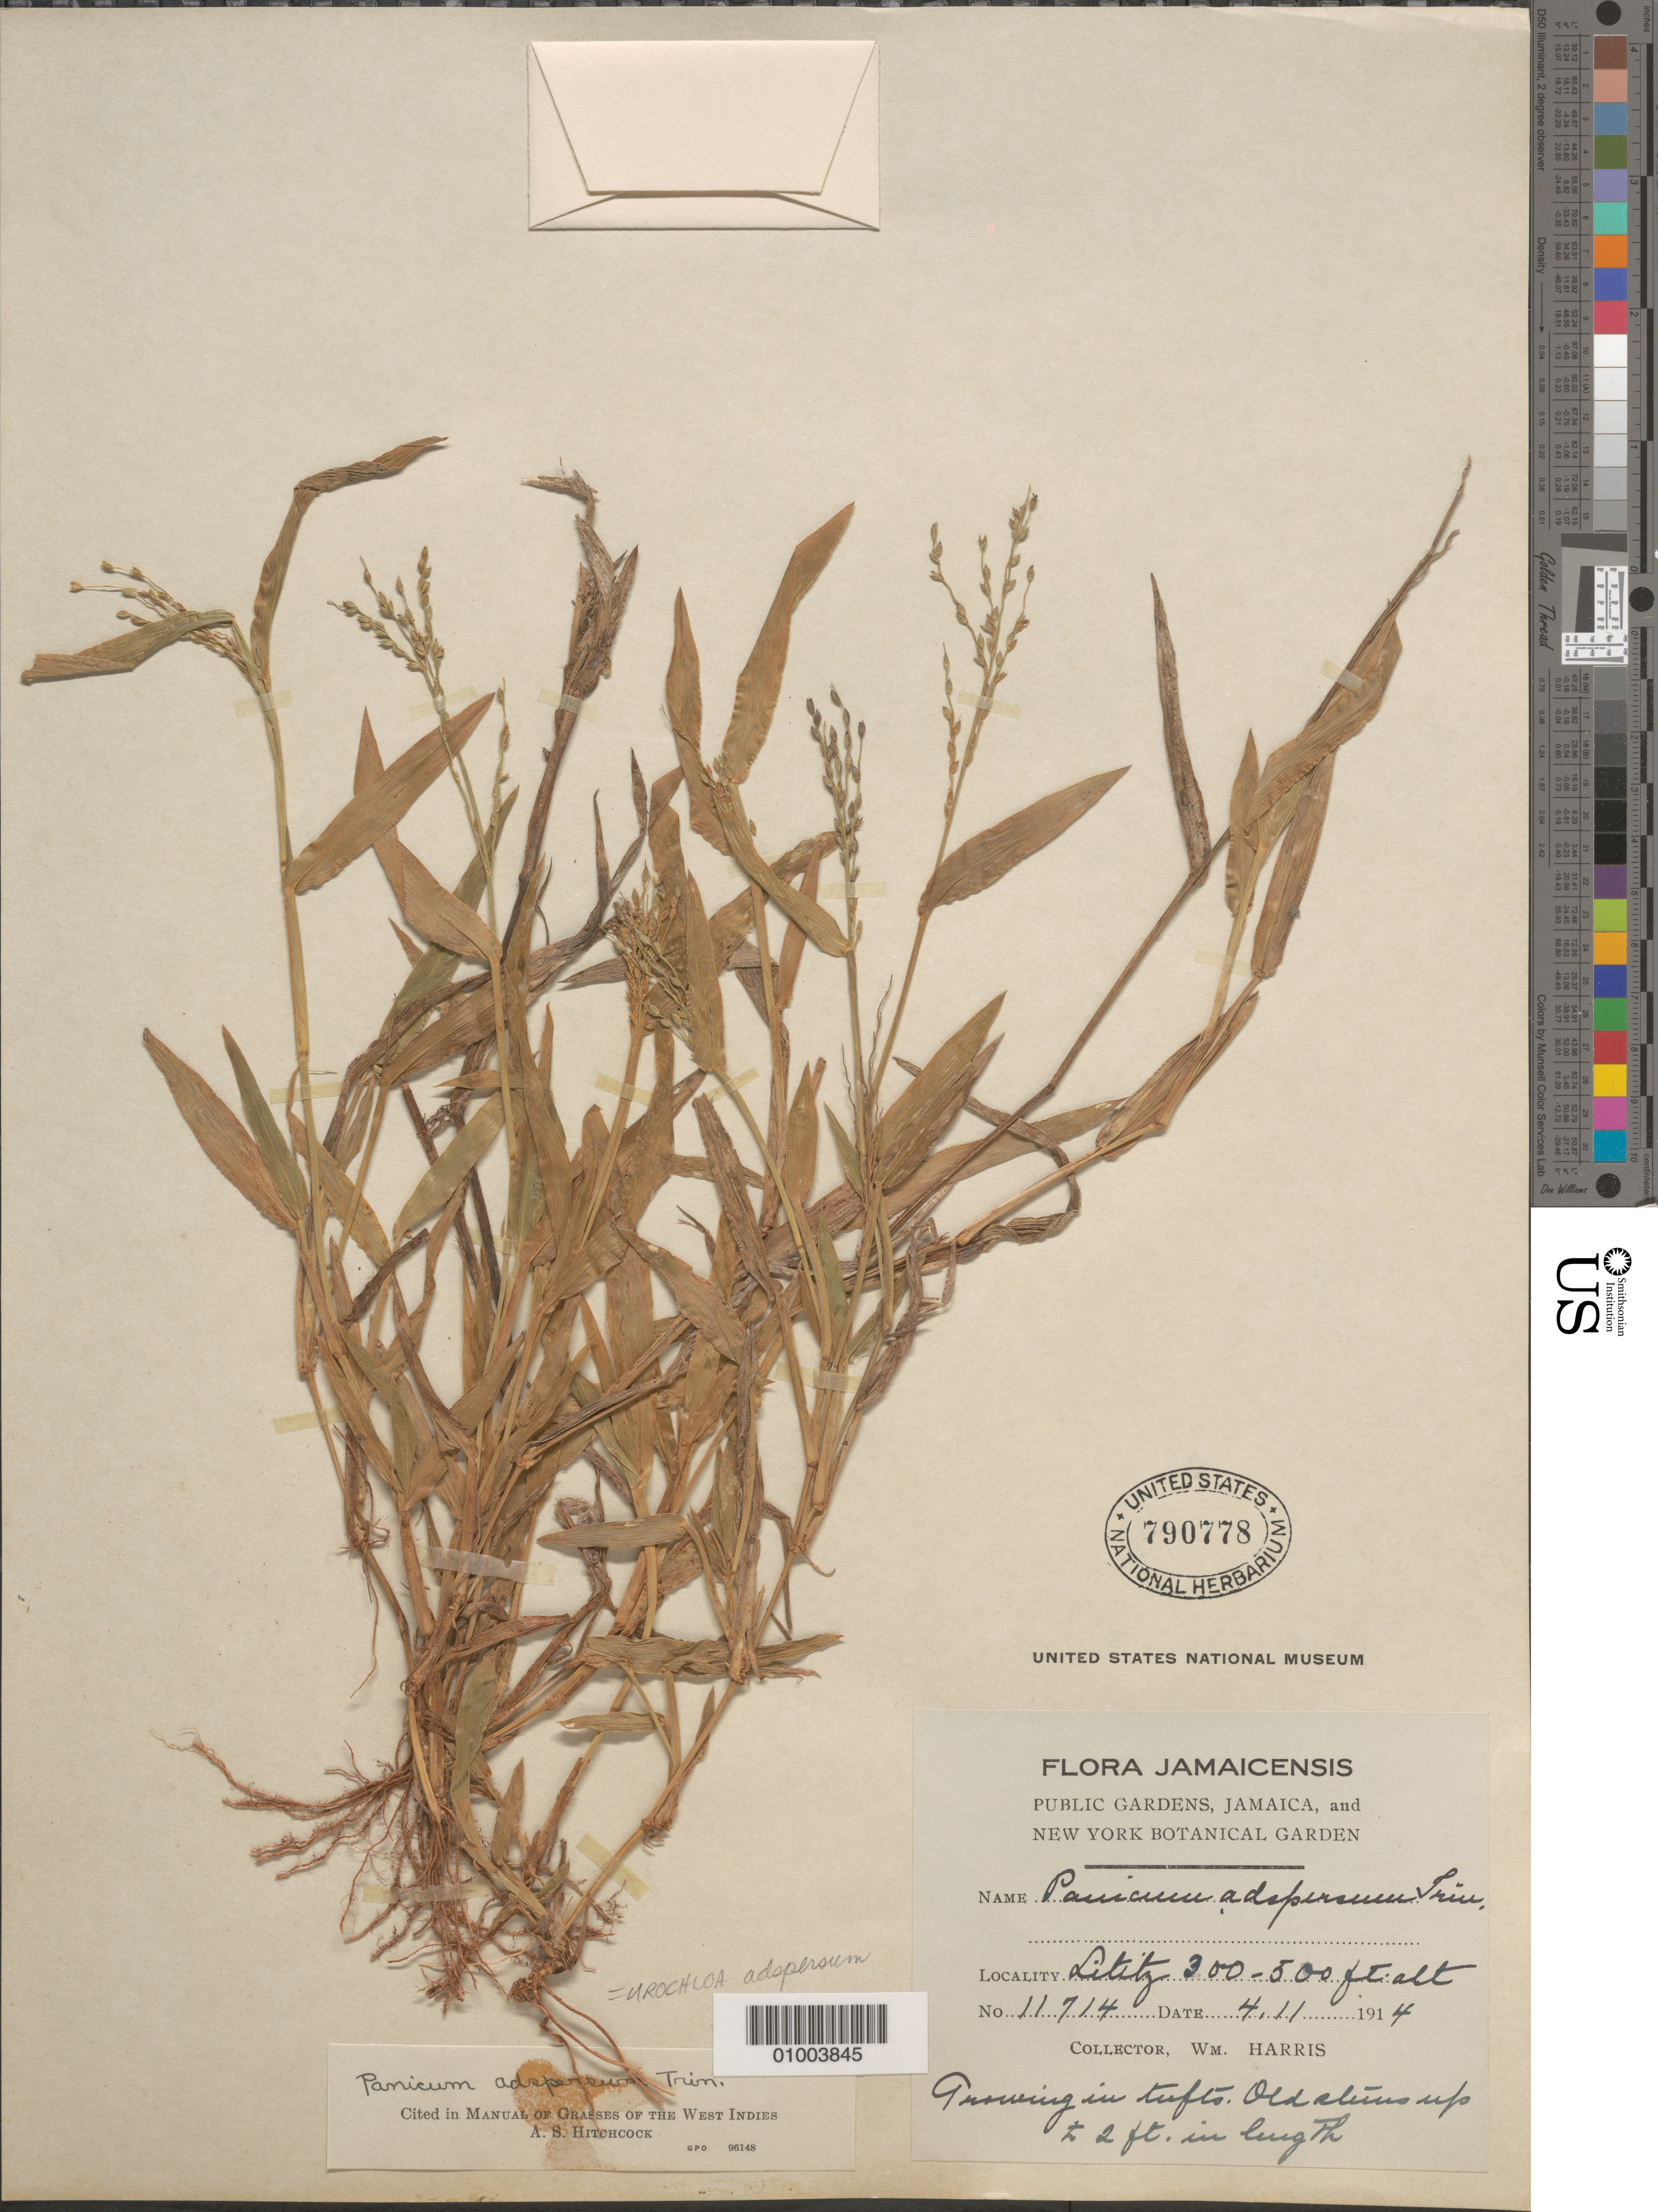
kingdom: Plantae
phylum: Tracheophyta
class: Liliopsida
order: Poales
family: Poaceae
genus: Urochloa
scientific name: Urochloa adspersa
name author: (Trin.) R.D. Webster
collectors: W. H. Harris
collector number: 11714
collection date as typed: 04 Nov 1914 or 11 Apr 1914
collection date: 1914-04-11 or 1914-11-04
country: Jamaica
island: Jamaica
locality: Growing in tufts. Lititz.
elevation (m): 91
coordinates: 0 N, 0 E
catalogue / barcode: US 790778